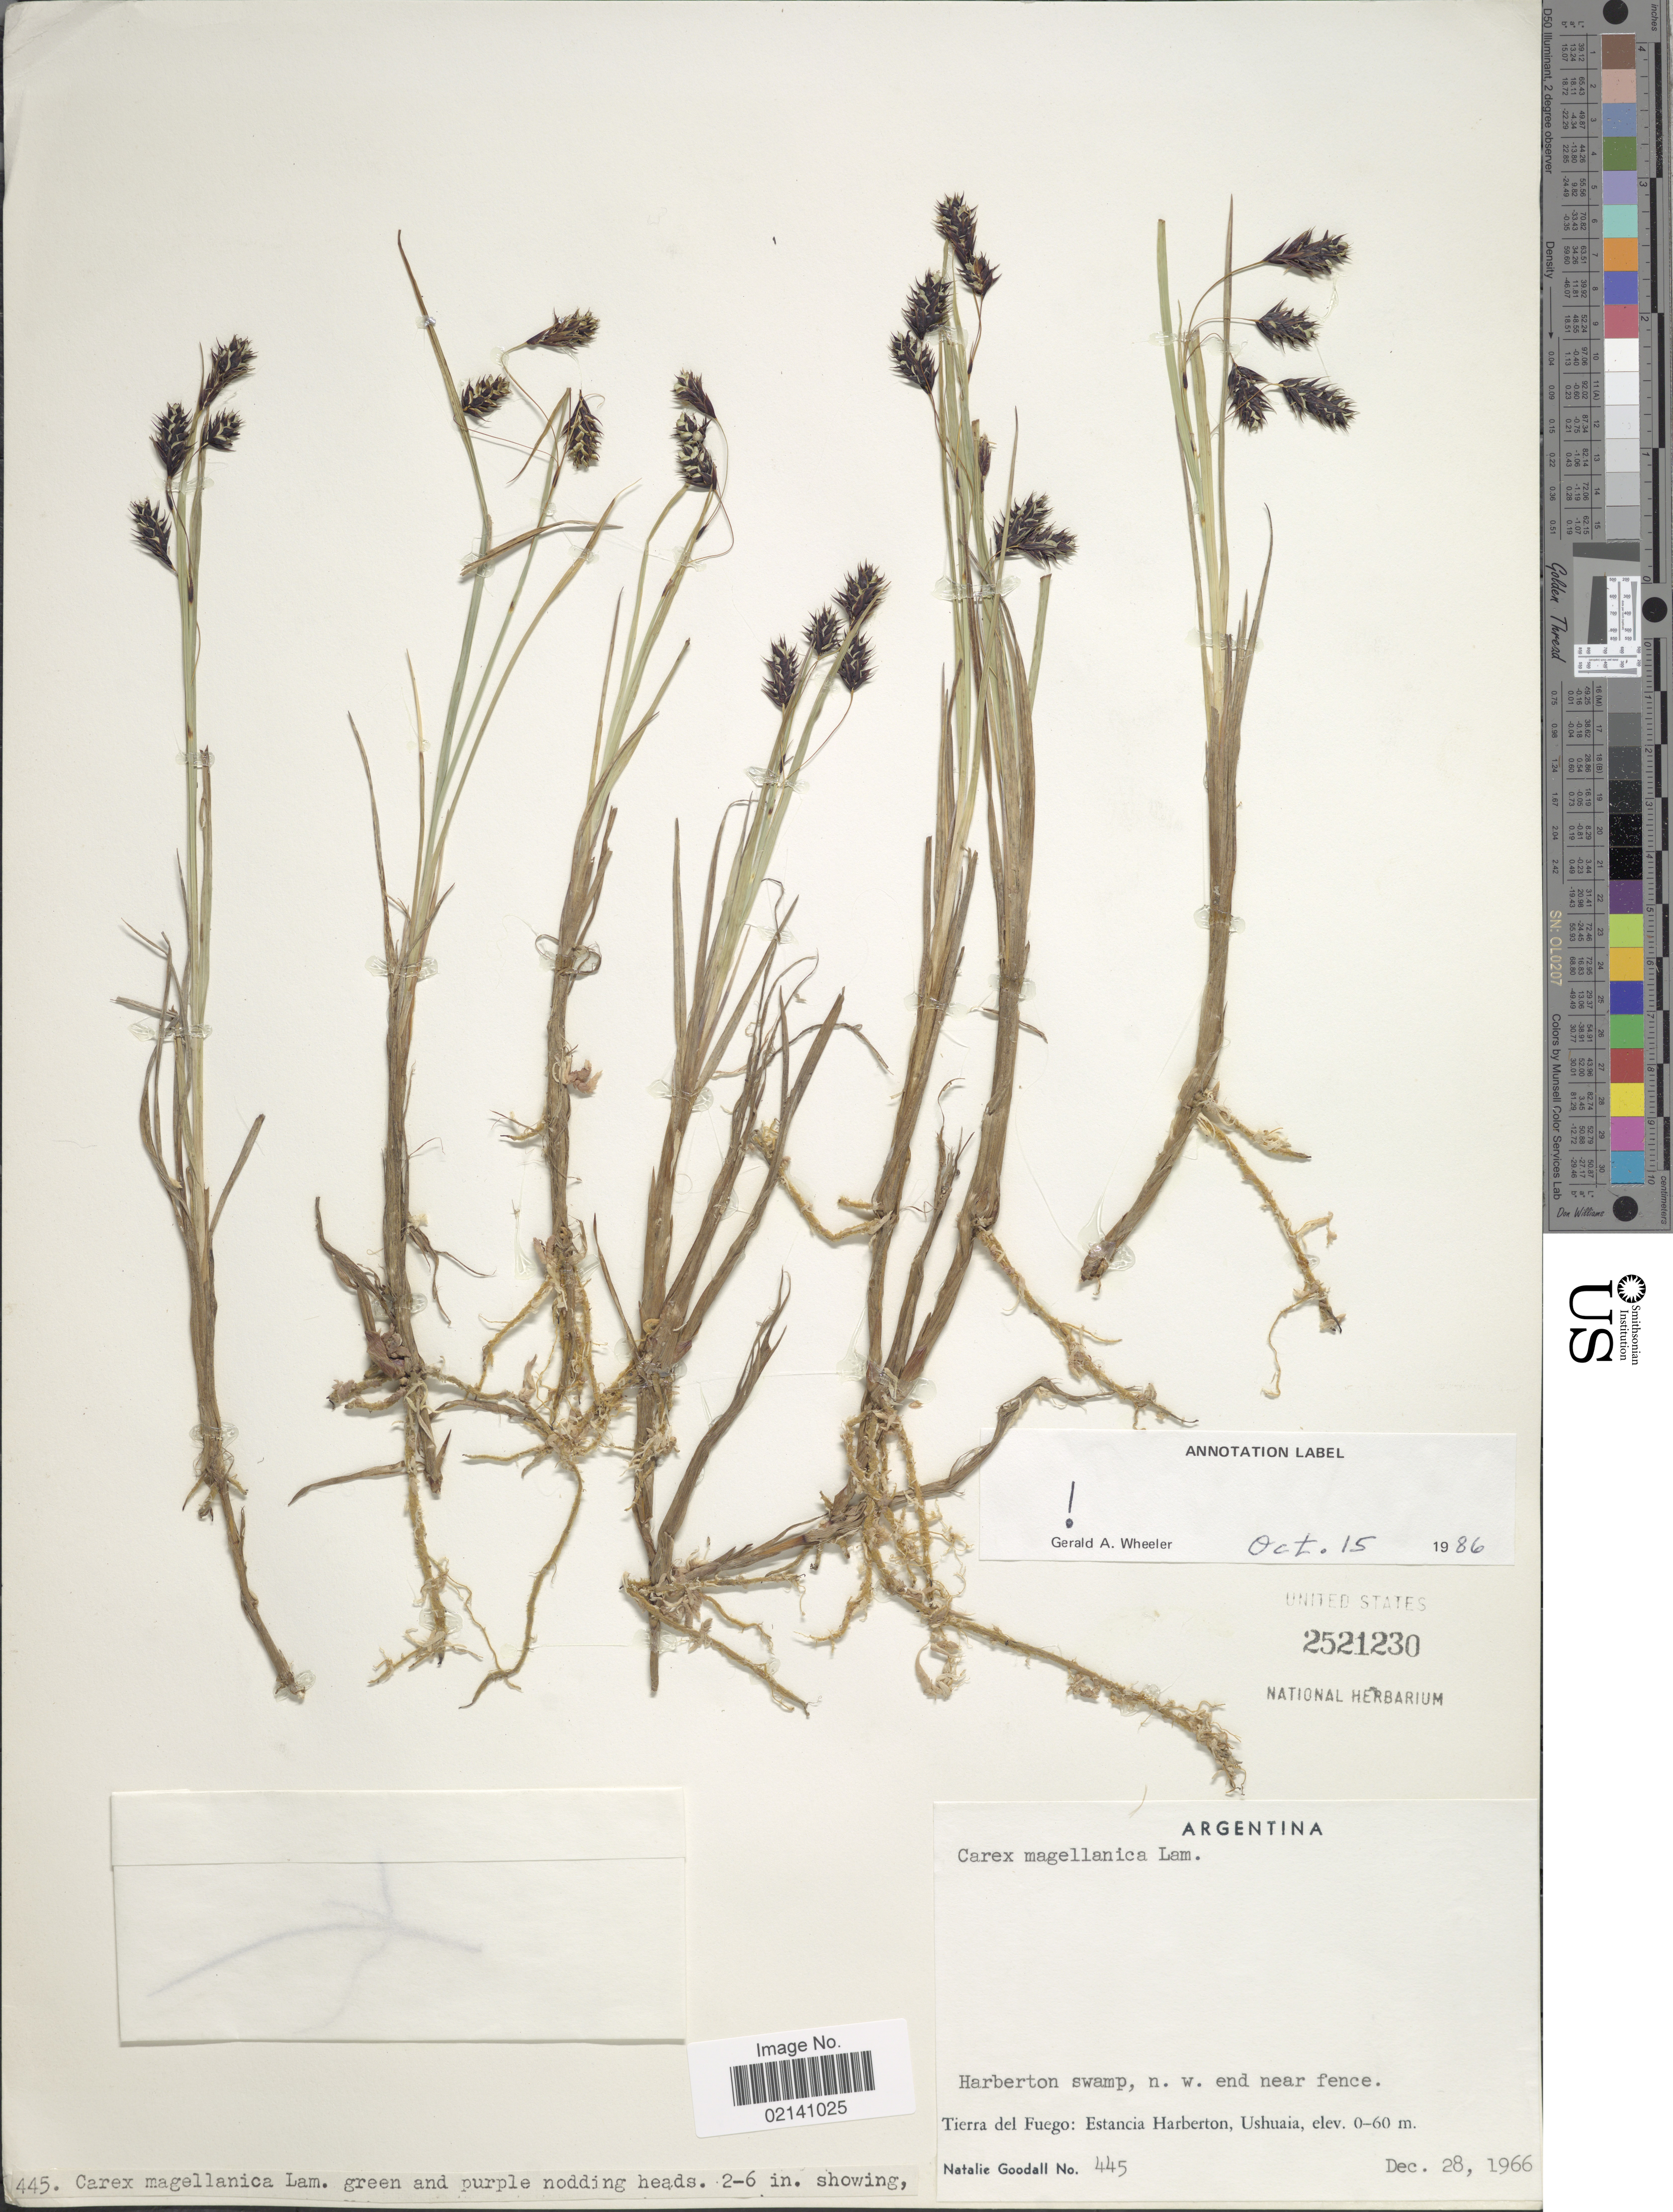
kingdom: Plantae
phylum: Tracheophyta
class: Liliopsida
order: Poales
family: Cyperaceae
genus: Carex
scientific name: Carex magellanica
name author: Lam.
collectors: N. Goodall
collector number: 445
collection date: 1966-12-28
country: Argentina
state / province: Tierra del Fuego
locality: Harberton swamp, n.w. end near fence, Tierra del Fuego: Estancia Harberton, Ushuaia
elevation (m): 0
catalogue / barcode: US 2521230